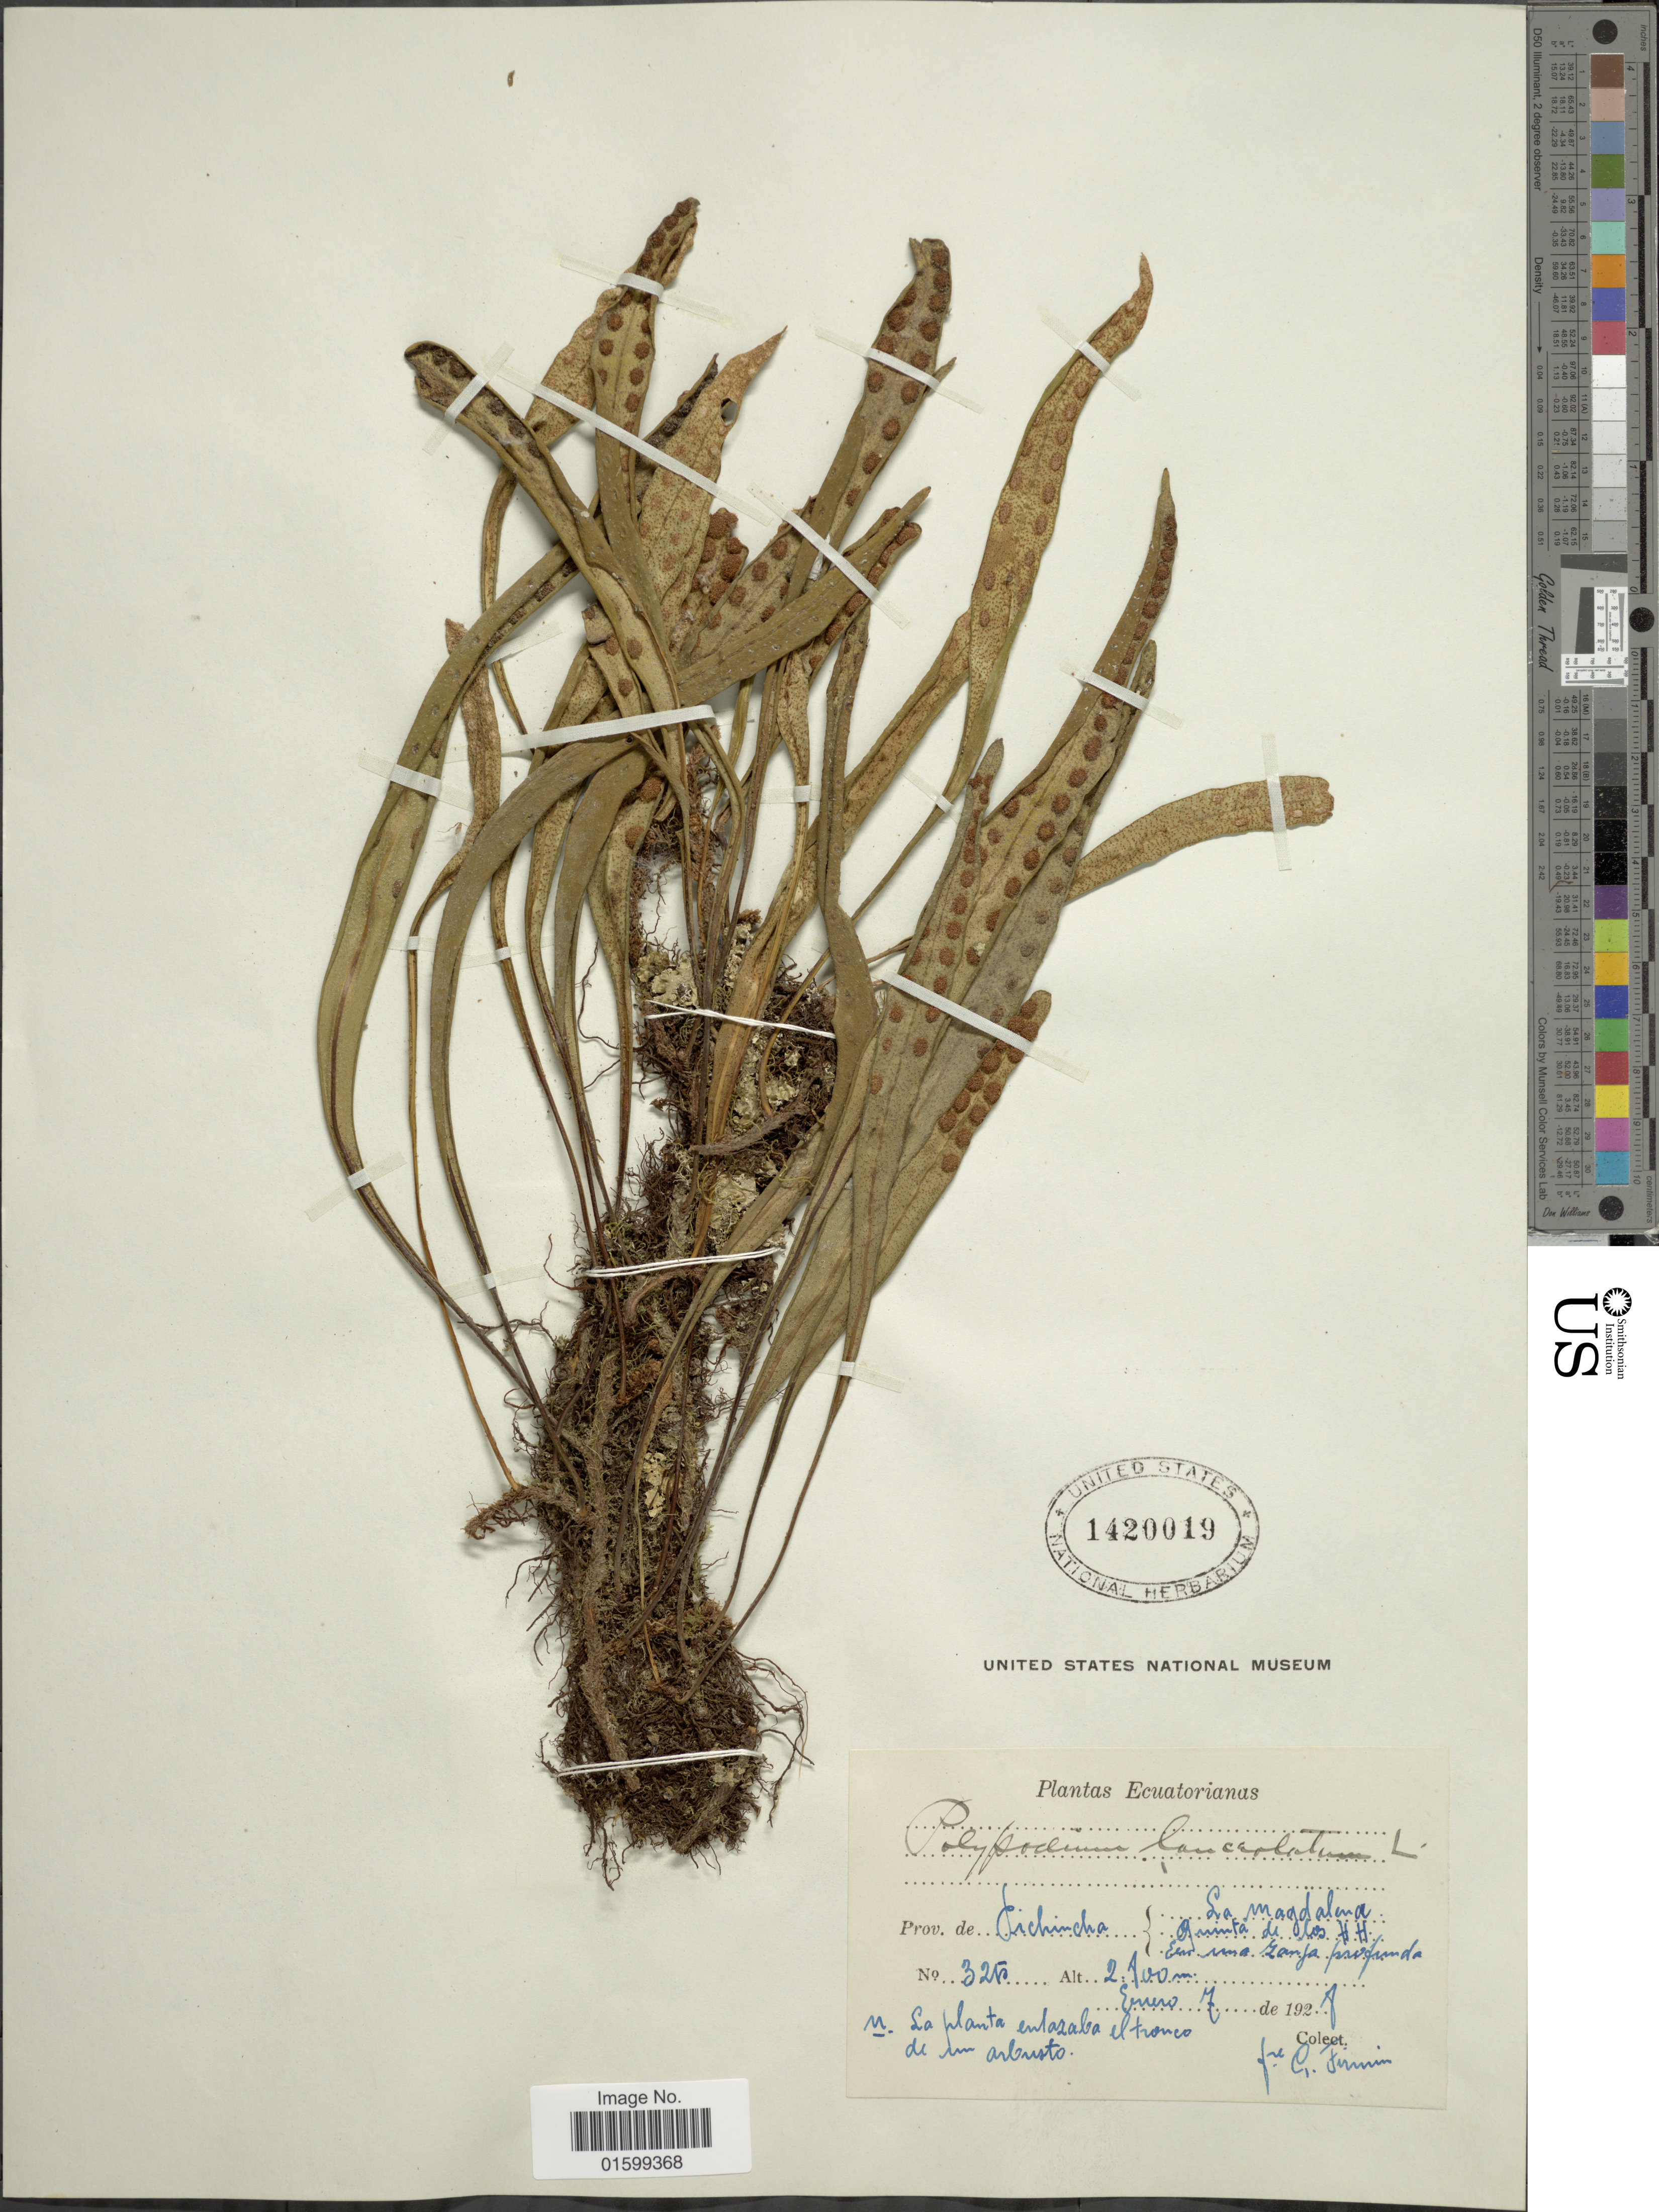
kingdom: Plantae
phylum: Tracheophyta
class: Polypodiopsida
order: Polypodiales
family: Polypodiaceae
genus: Pleopeltis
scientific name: Pleopeltis macrocarpa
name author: (Bory ex Willd.) Kaulf.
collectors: C. Firmin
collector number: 325*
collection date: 1928-01-07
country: Ecuador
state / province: Pichincha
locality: La Magdalena, quinta de los HH, en una zanja profunda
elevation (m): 2800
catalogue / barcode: US 1420019